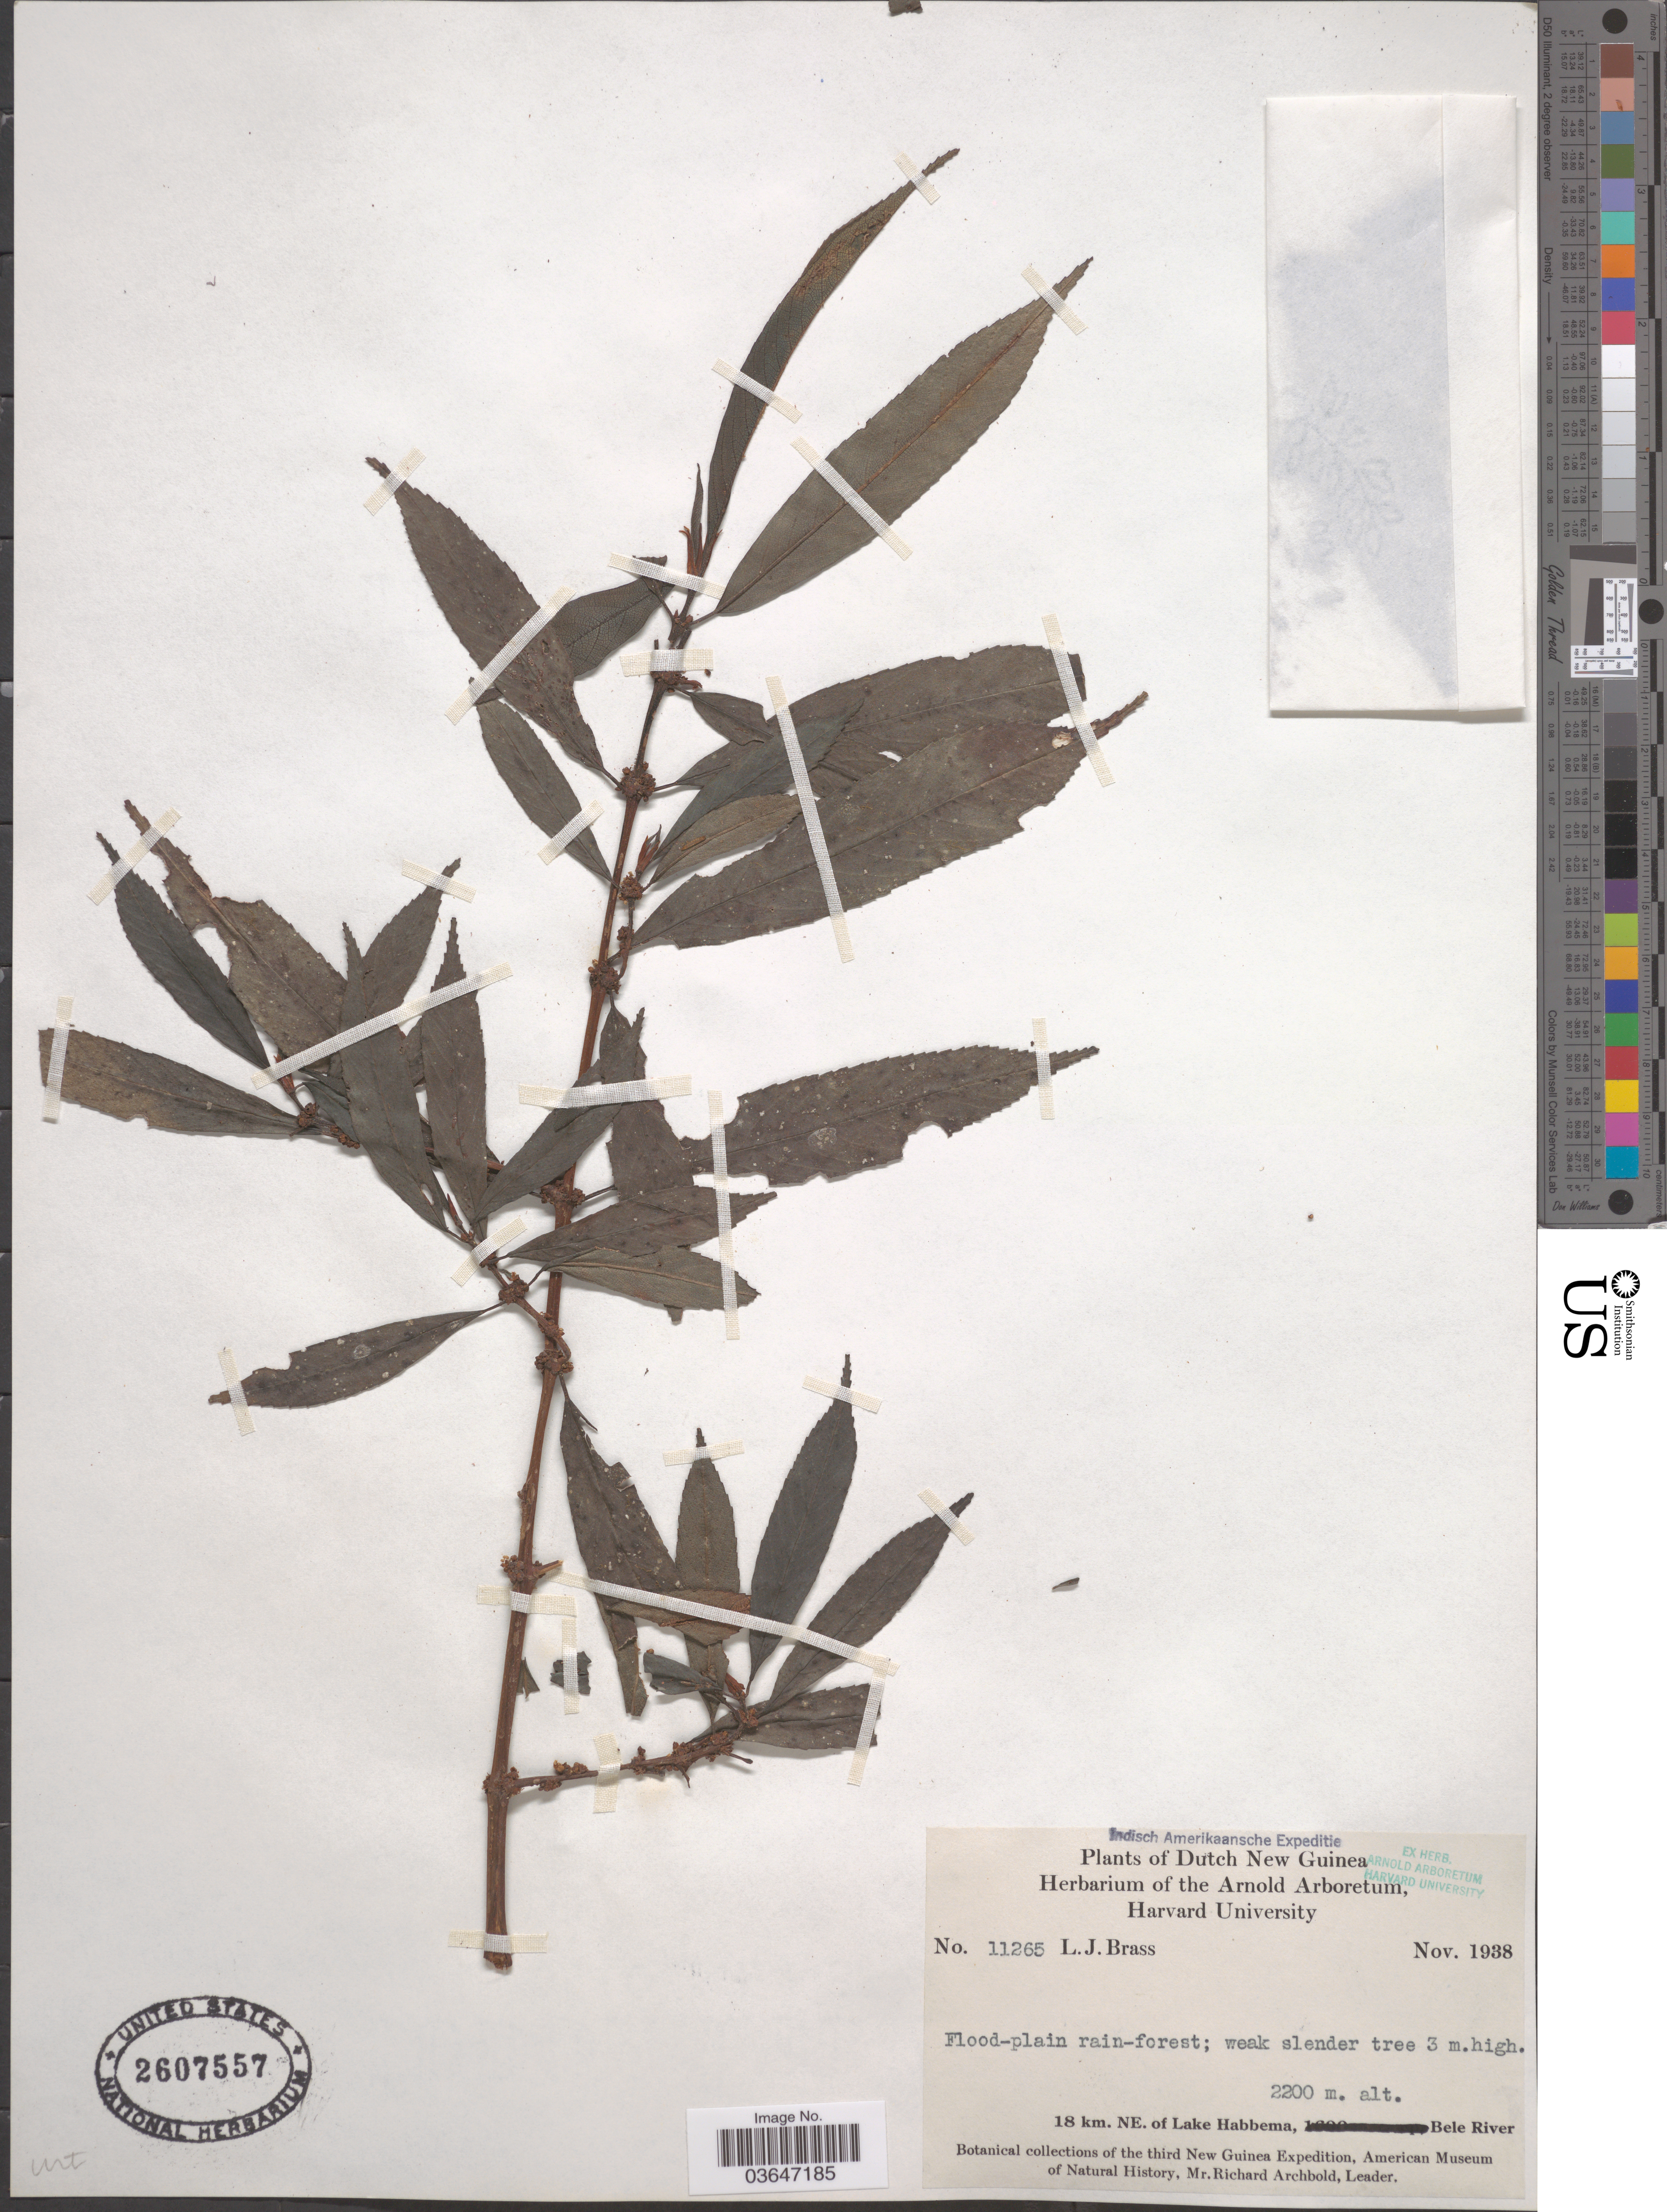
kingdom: Plantae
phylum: Tracheophyta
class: Magnoliopsida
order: Proteales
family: Proteaceae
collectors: L. J. Brass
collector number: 11265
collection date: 1938-11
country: Indonesia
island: New Guinea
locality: Dutch New Guinea. 18 km. NE. of Lake Habbema, Bele River.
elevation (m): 2200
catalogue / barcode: US 2607557